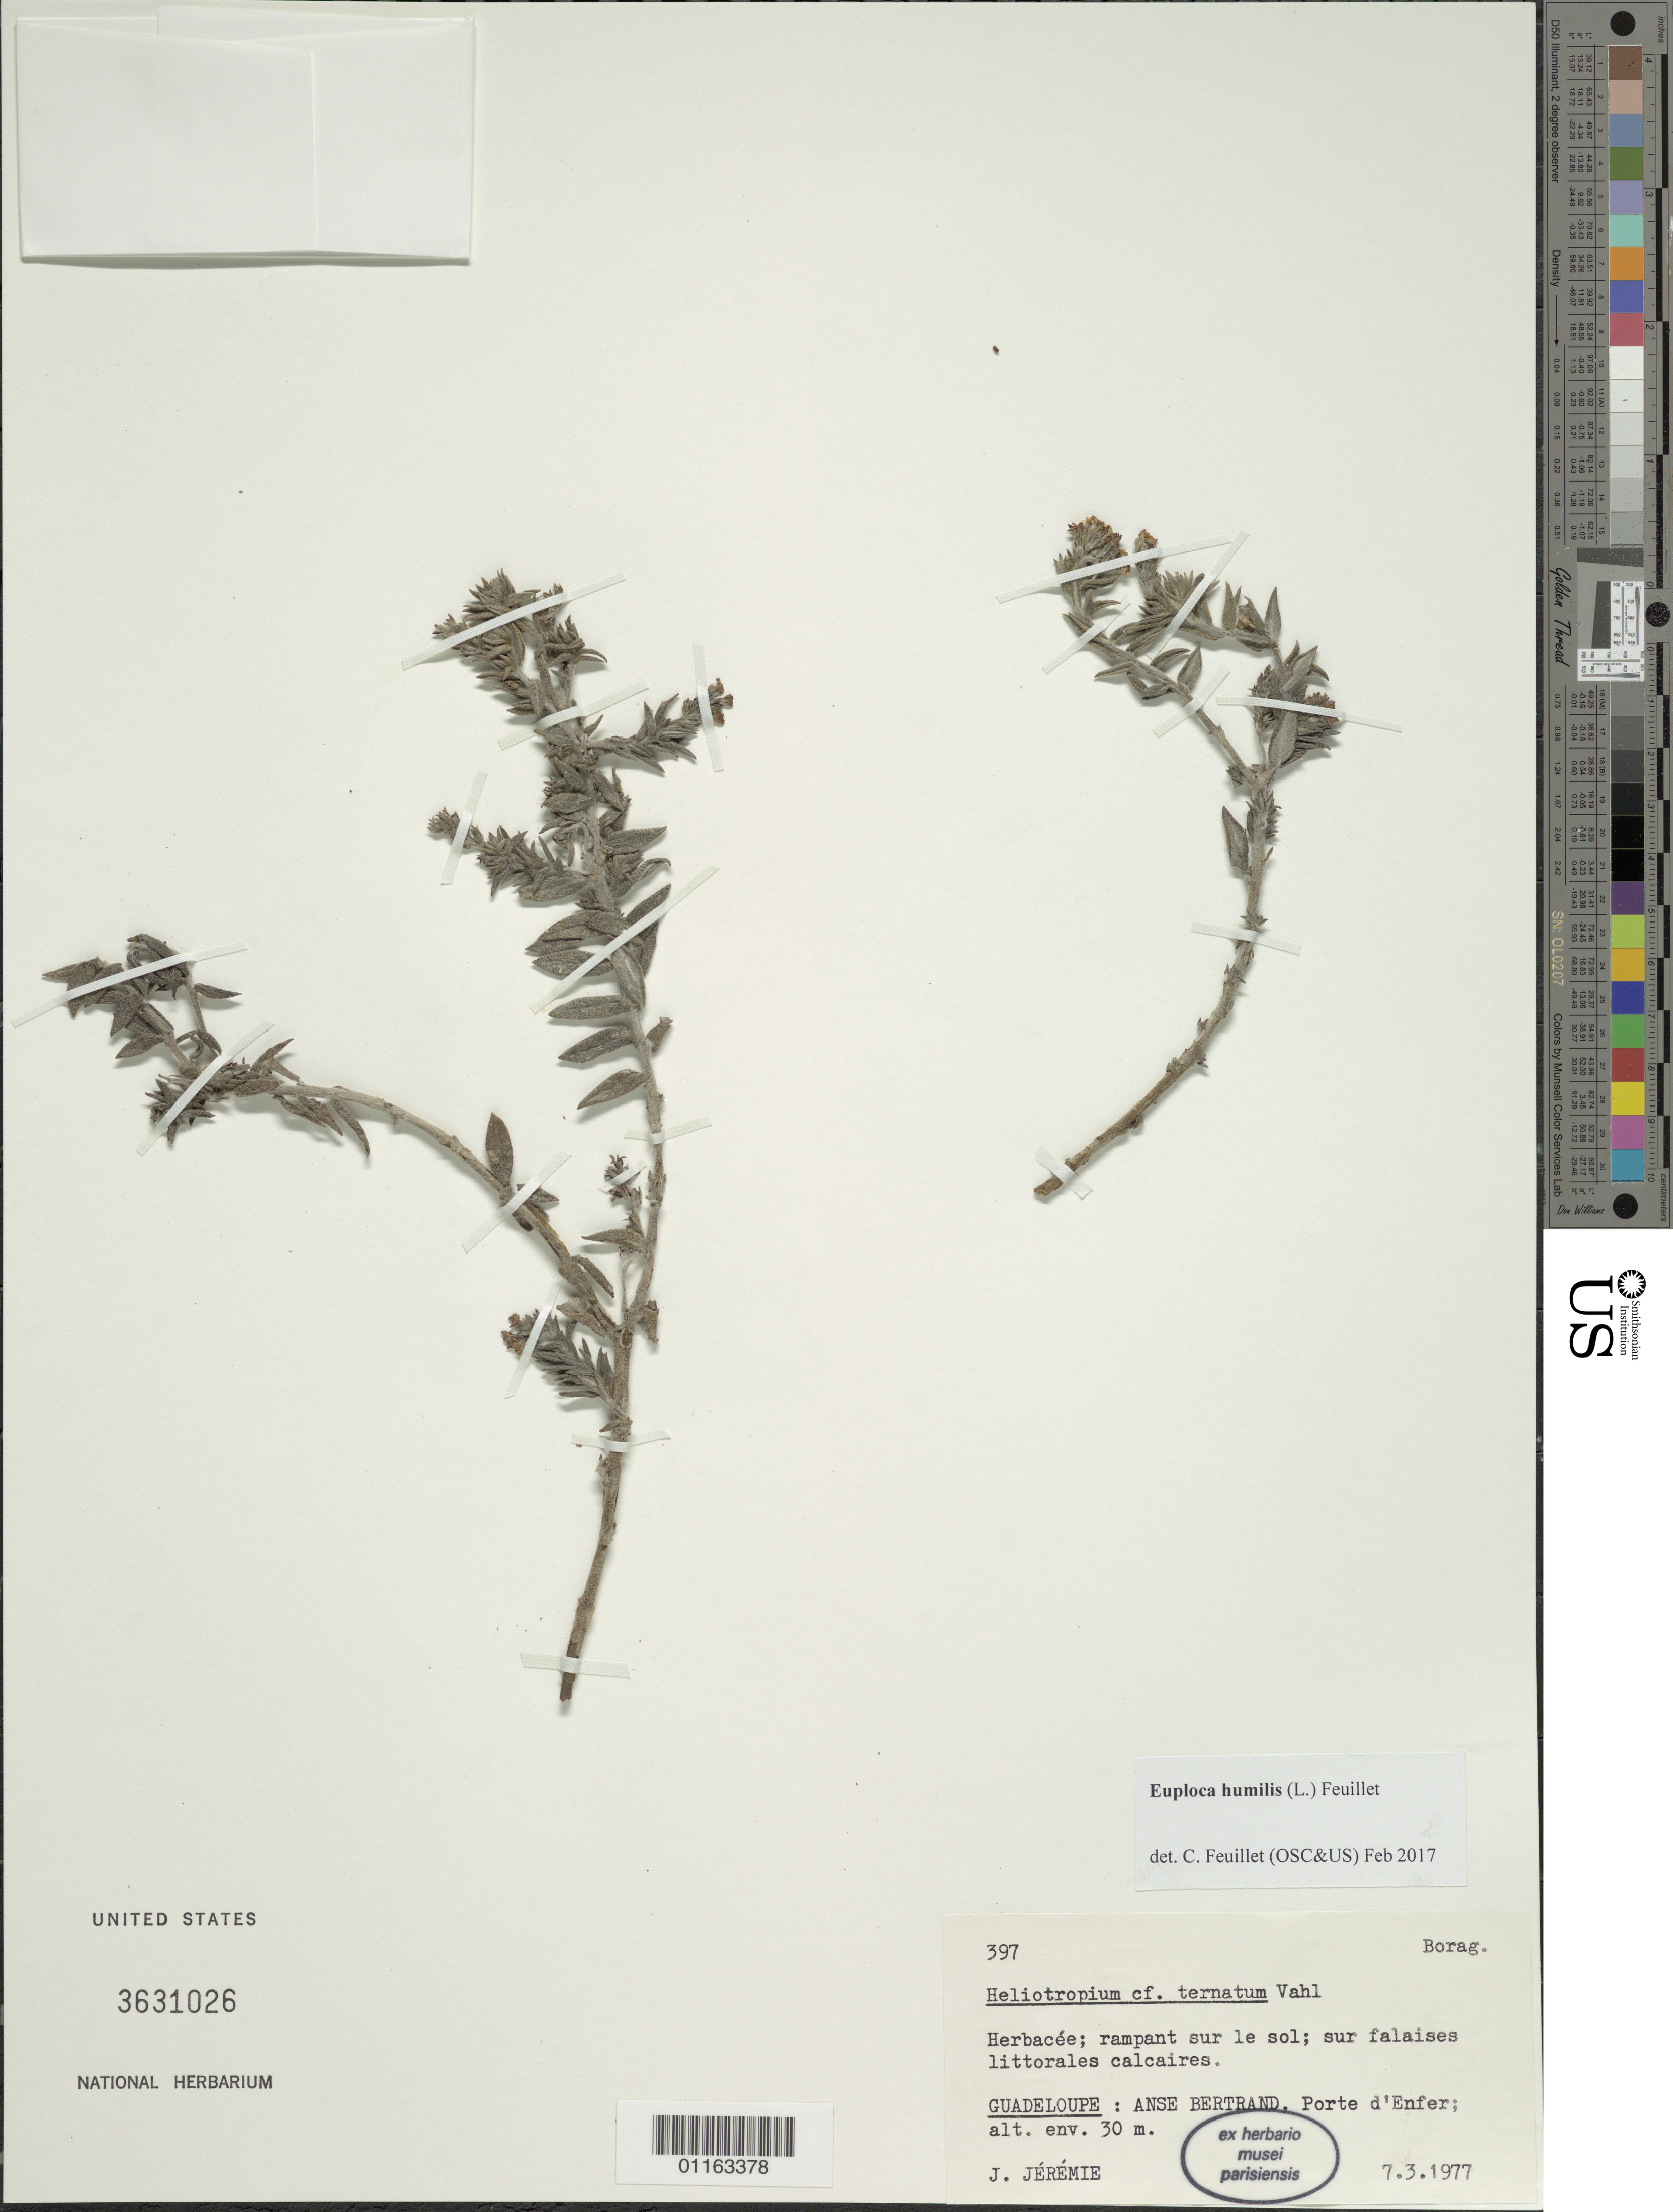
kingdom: Plantae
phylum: Tracheophyta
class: Magnoliopsida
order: Boraginales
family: Heliotropiaceae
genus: Euploca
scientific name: Euploca humilis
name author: (L.) Feuillet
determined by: Feuillet, C.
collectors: J. Jérémie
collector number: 397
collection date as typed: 07 Mar 1977 or 03 Jul 1977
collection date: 1977-03-07 or 1977-07-03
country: Guadeloupe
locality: Anse Bertrand. Porte d'Enfer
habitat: Sur falaises littorales calcaires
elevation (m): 30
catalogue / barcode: US 3631026